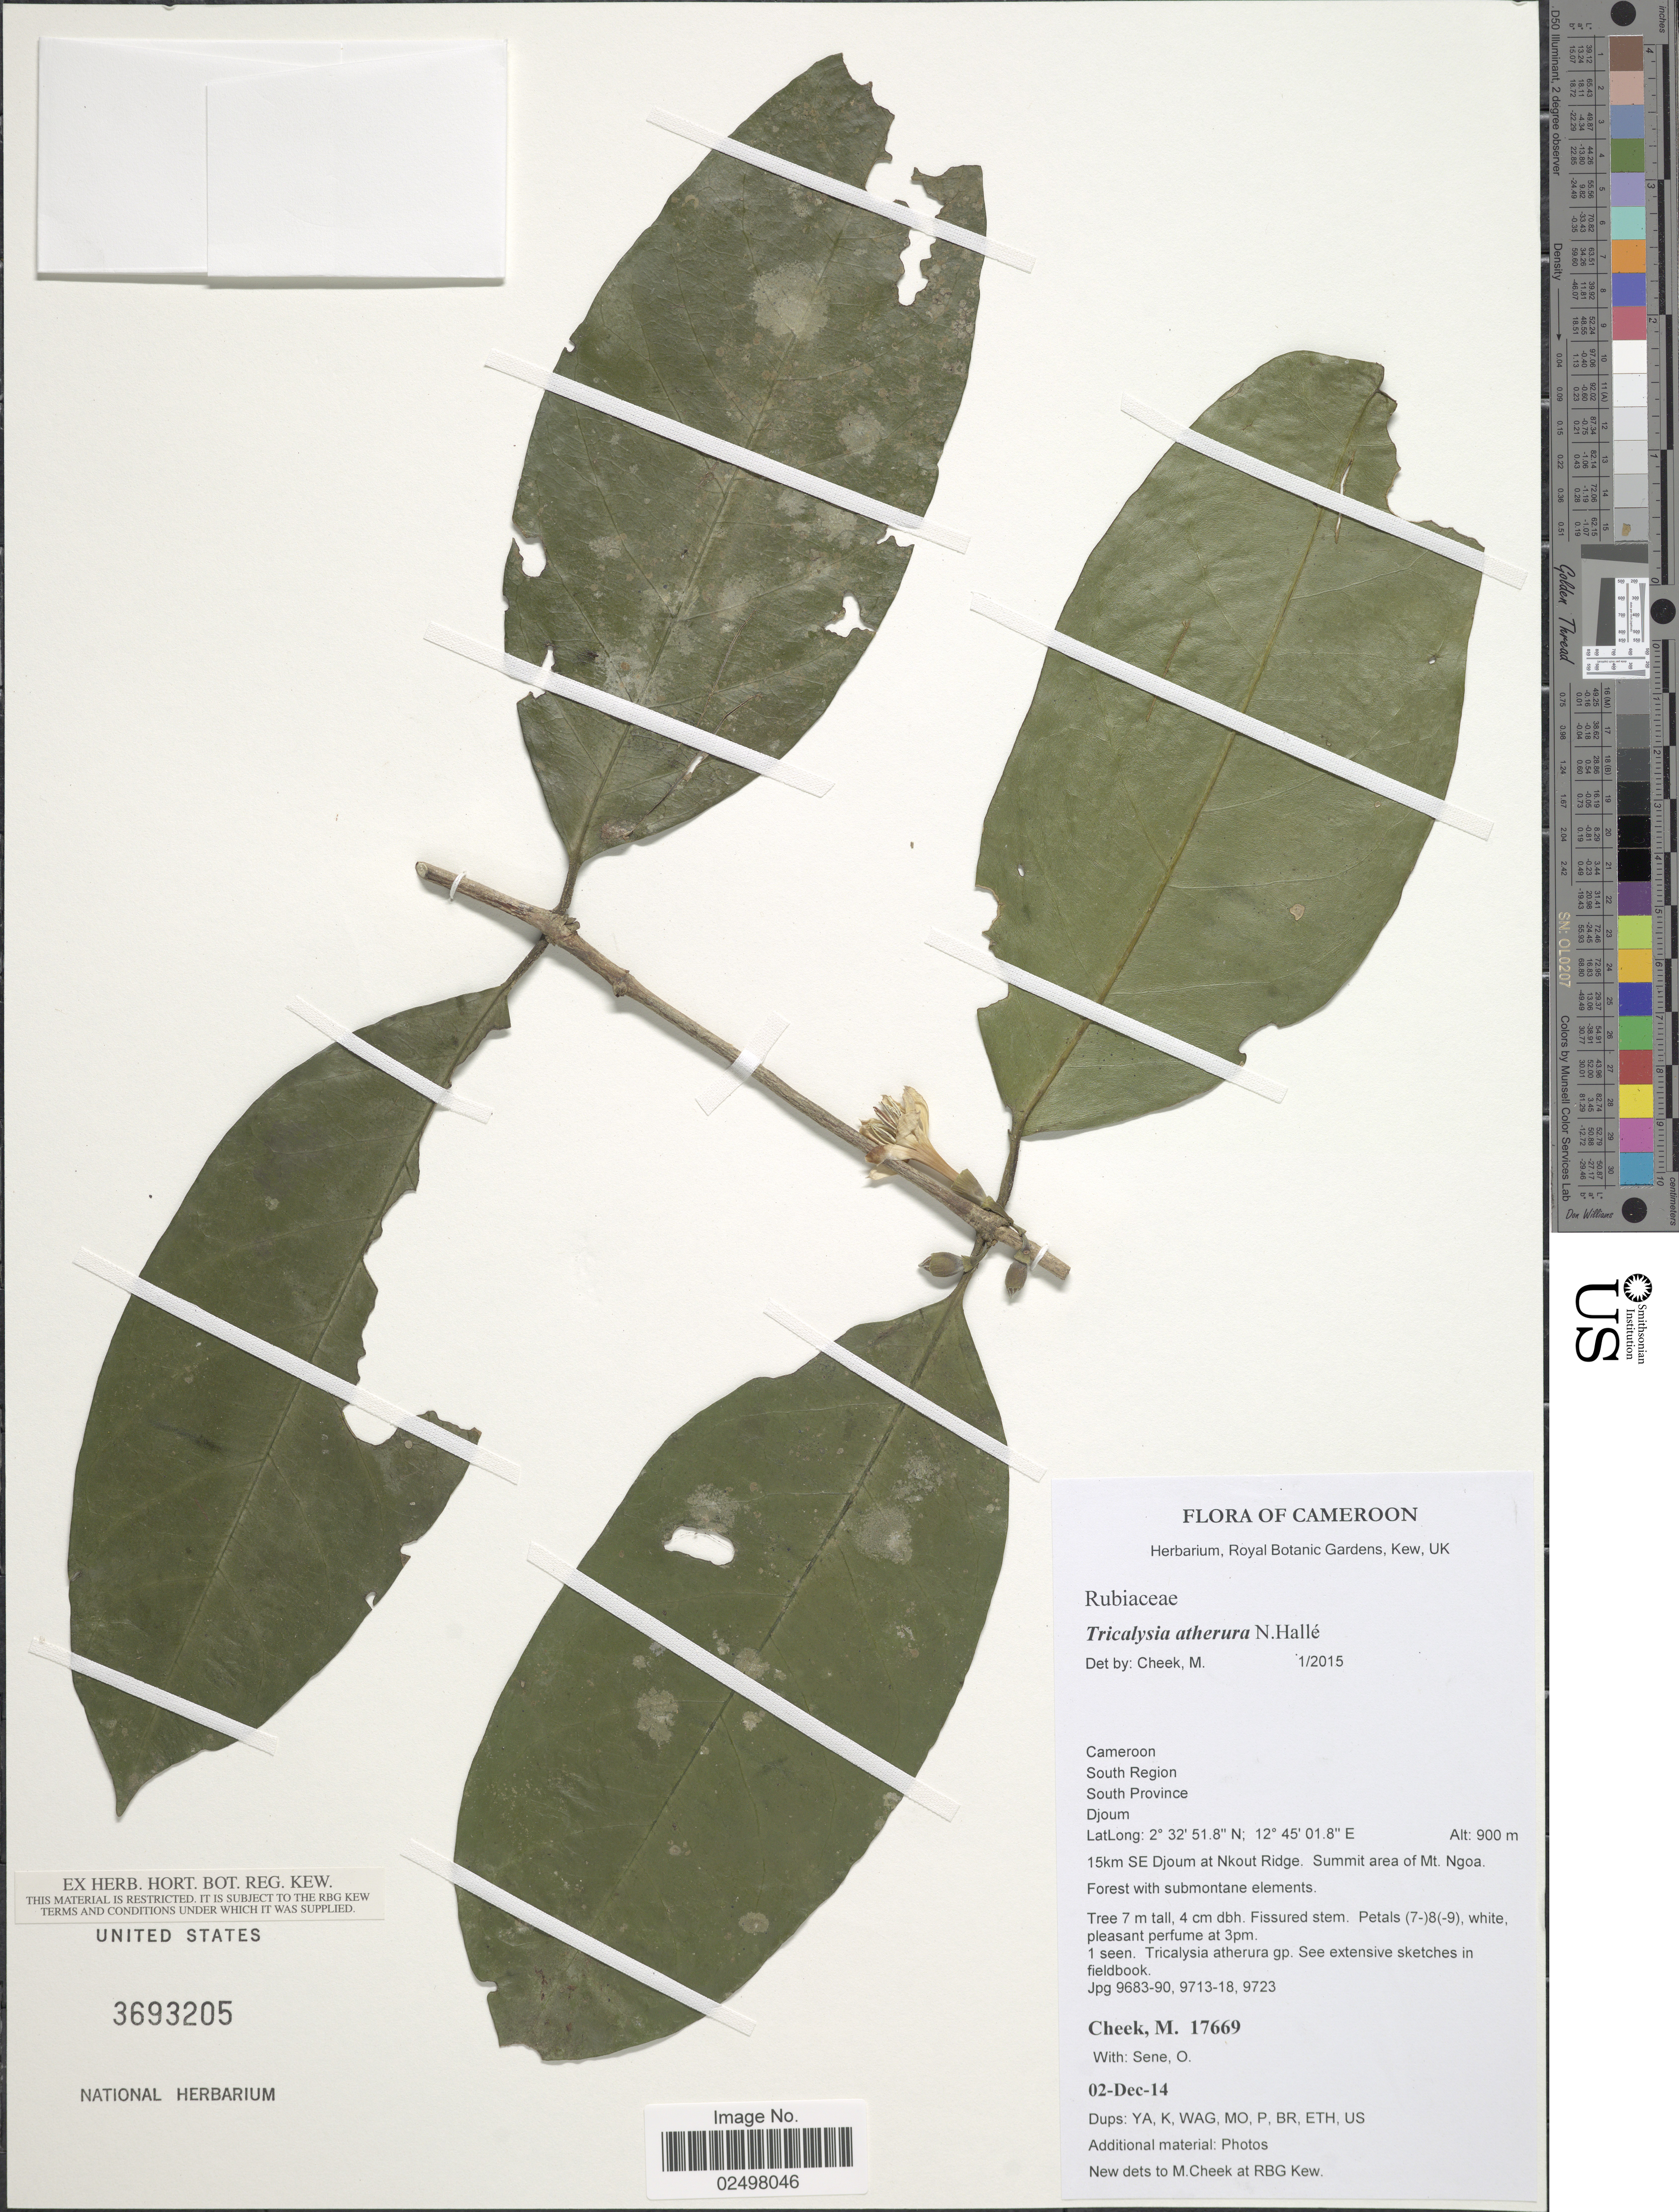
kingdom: Plantae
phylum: Tracheophyta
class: Magnoliopsida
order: Gentianales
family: Rubiaceae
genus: Tricalysia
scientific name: Tricalysia atherura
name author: N. Hallé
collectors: M. Cheek & O. Sene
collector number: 17669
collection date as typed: Transcribed d/m/y: 2/12/14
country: Cameroon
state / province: Sud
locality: South Province, Djoum, 15km SE Djoum at Nkout Ridge, summit area of Mt. BNgoa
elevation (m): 900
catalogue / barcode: US 3693205